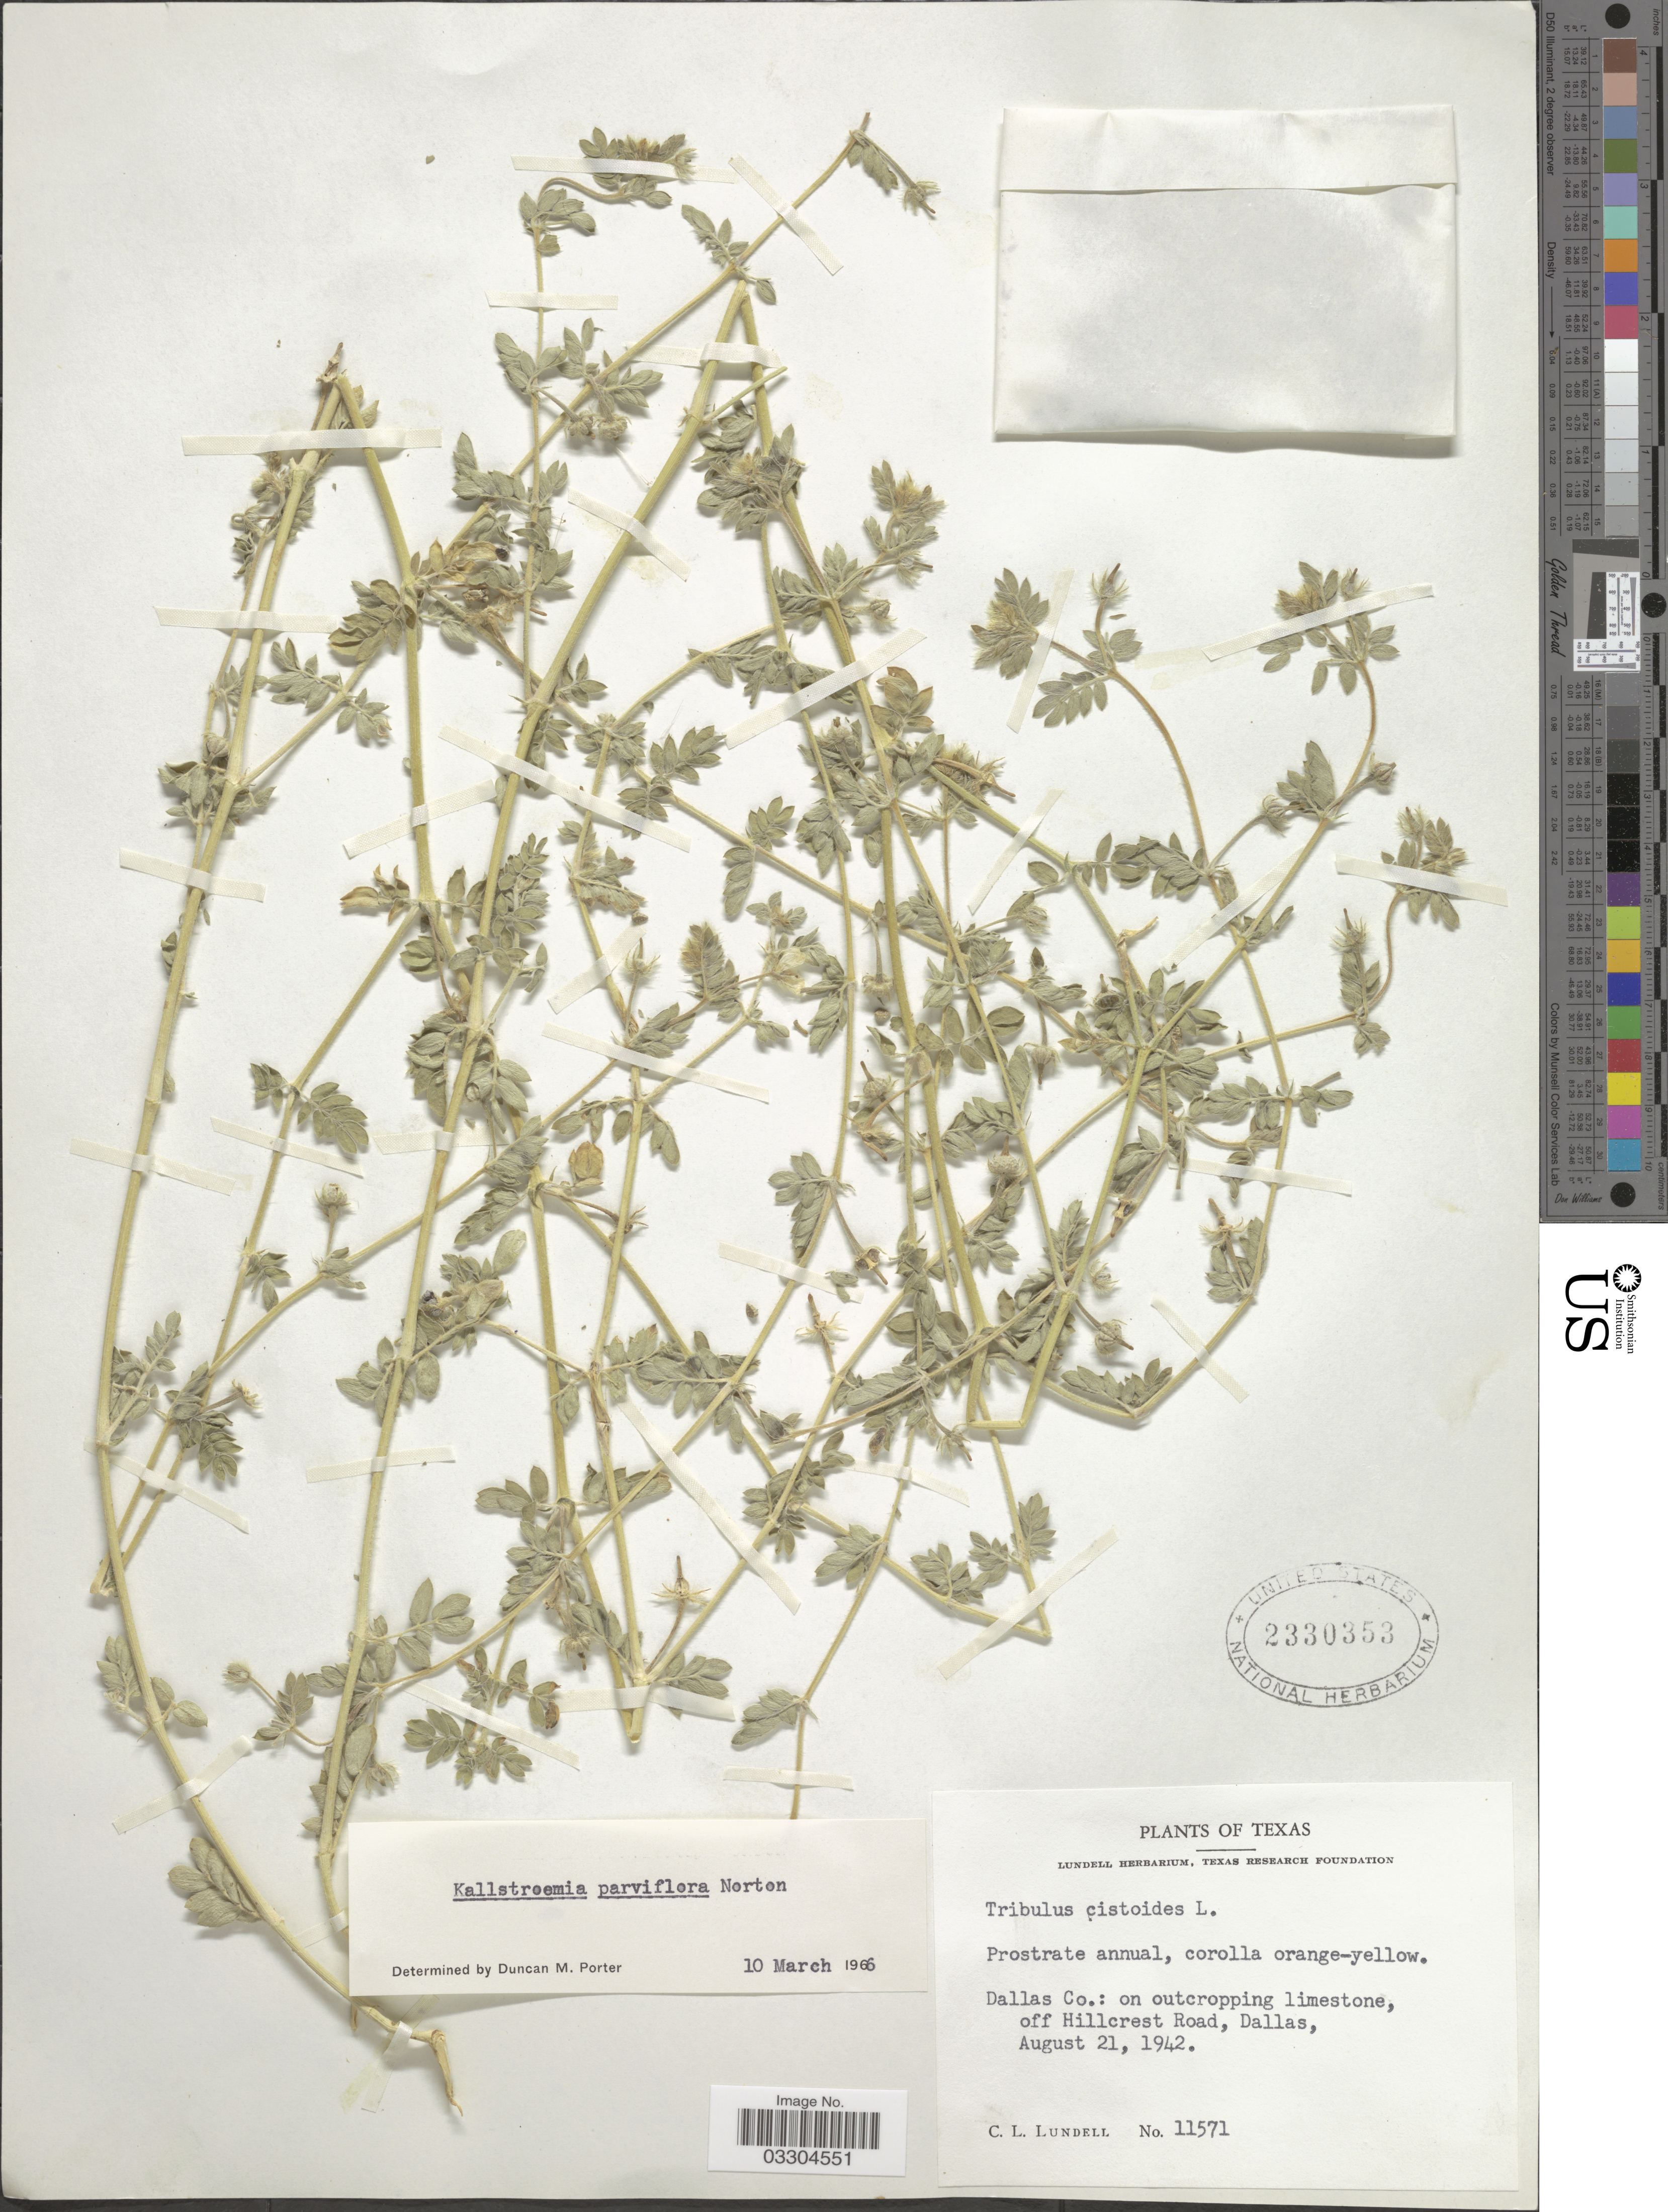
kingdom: Plantae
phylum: Tracheophyta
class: Magnoliopsida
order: Zygophyllales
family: Zygophyllaceae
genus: Kallstroemia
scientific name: Kallstroemia parviflora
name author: Norton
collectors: C. L. Lundell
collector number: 11571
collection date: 1942-08-21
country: United States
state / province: Texas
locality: Dallas Co.: on outcropping limestone, off Hillcrest Road, Dallas.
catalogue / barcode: US 2330353